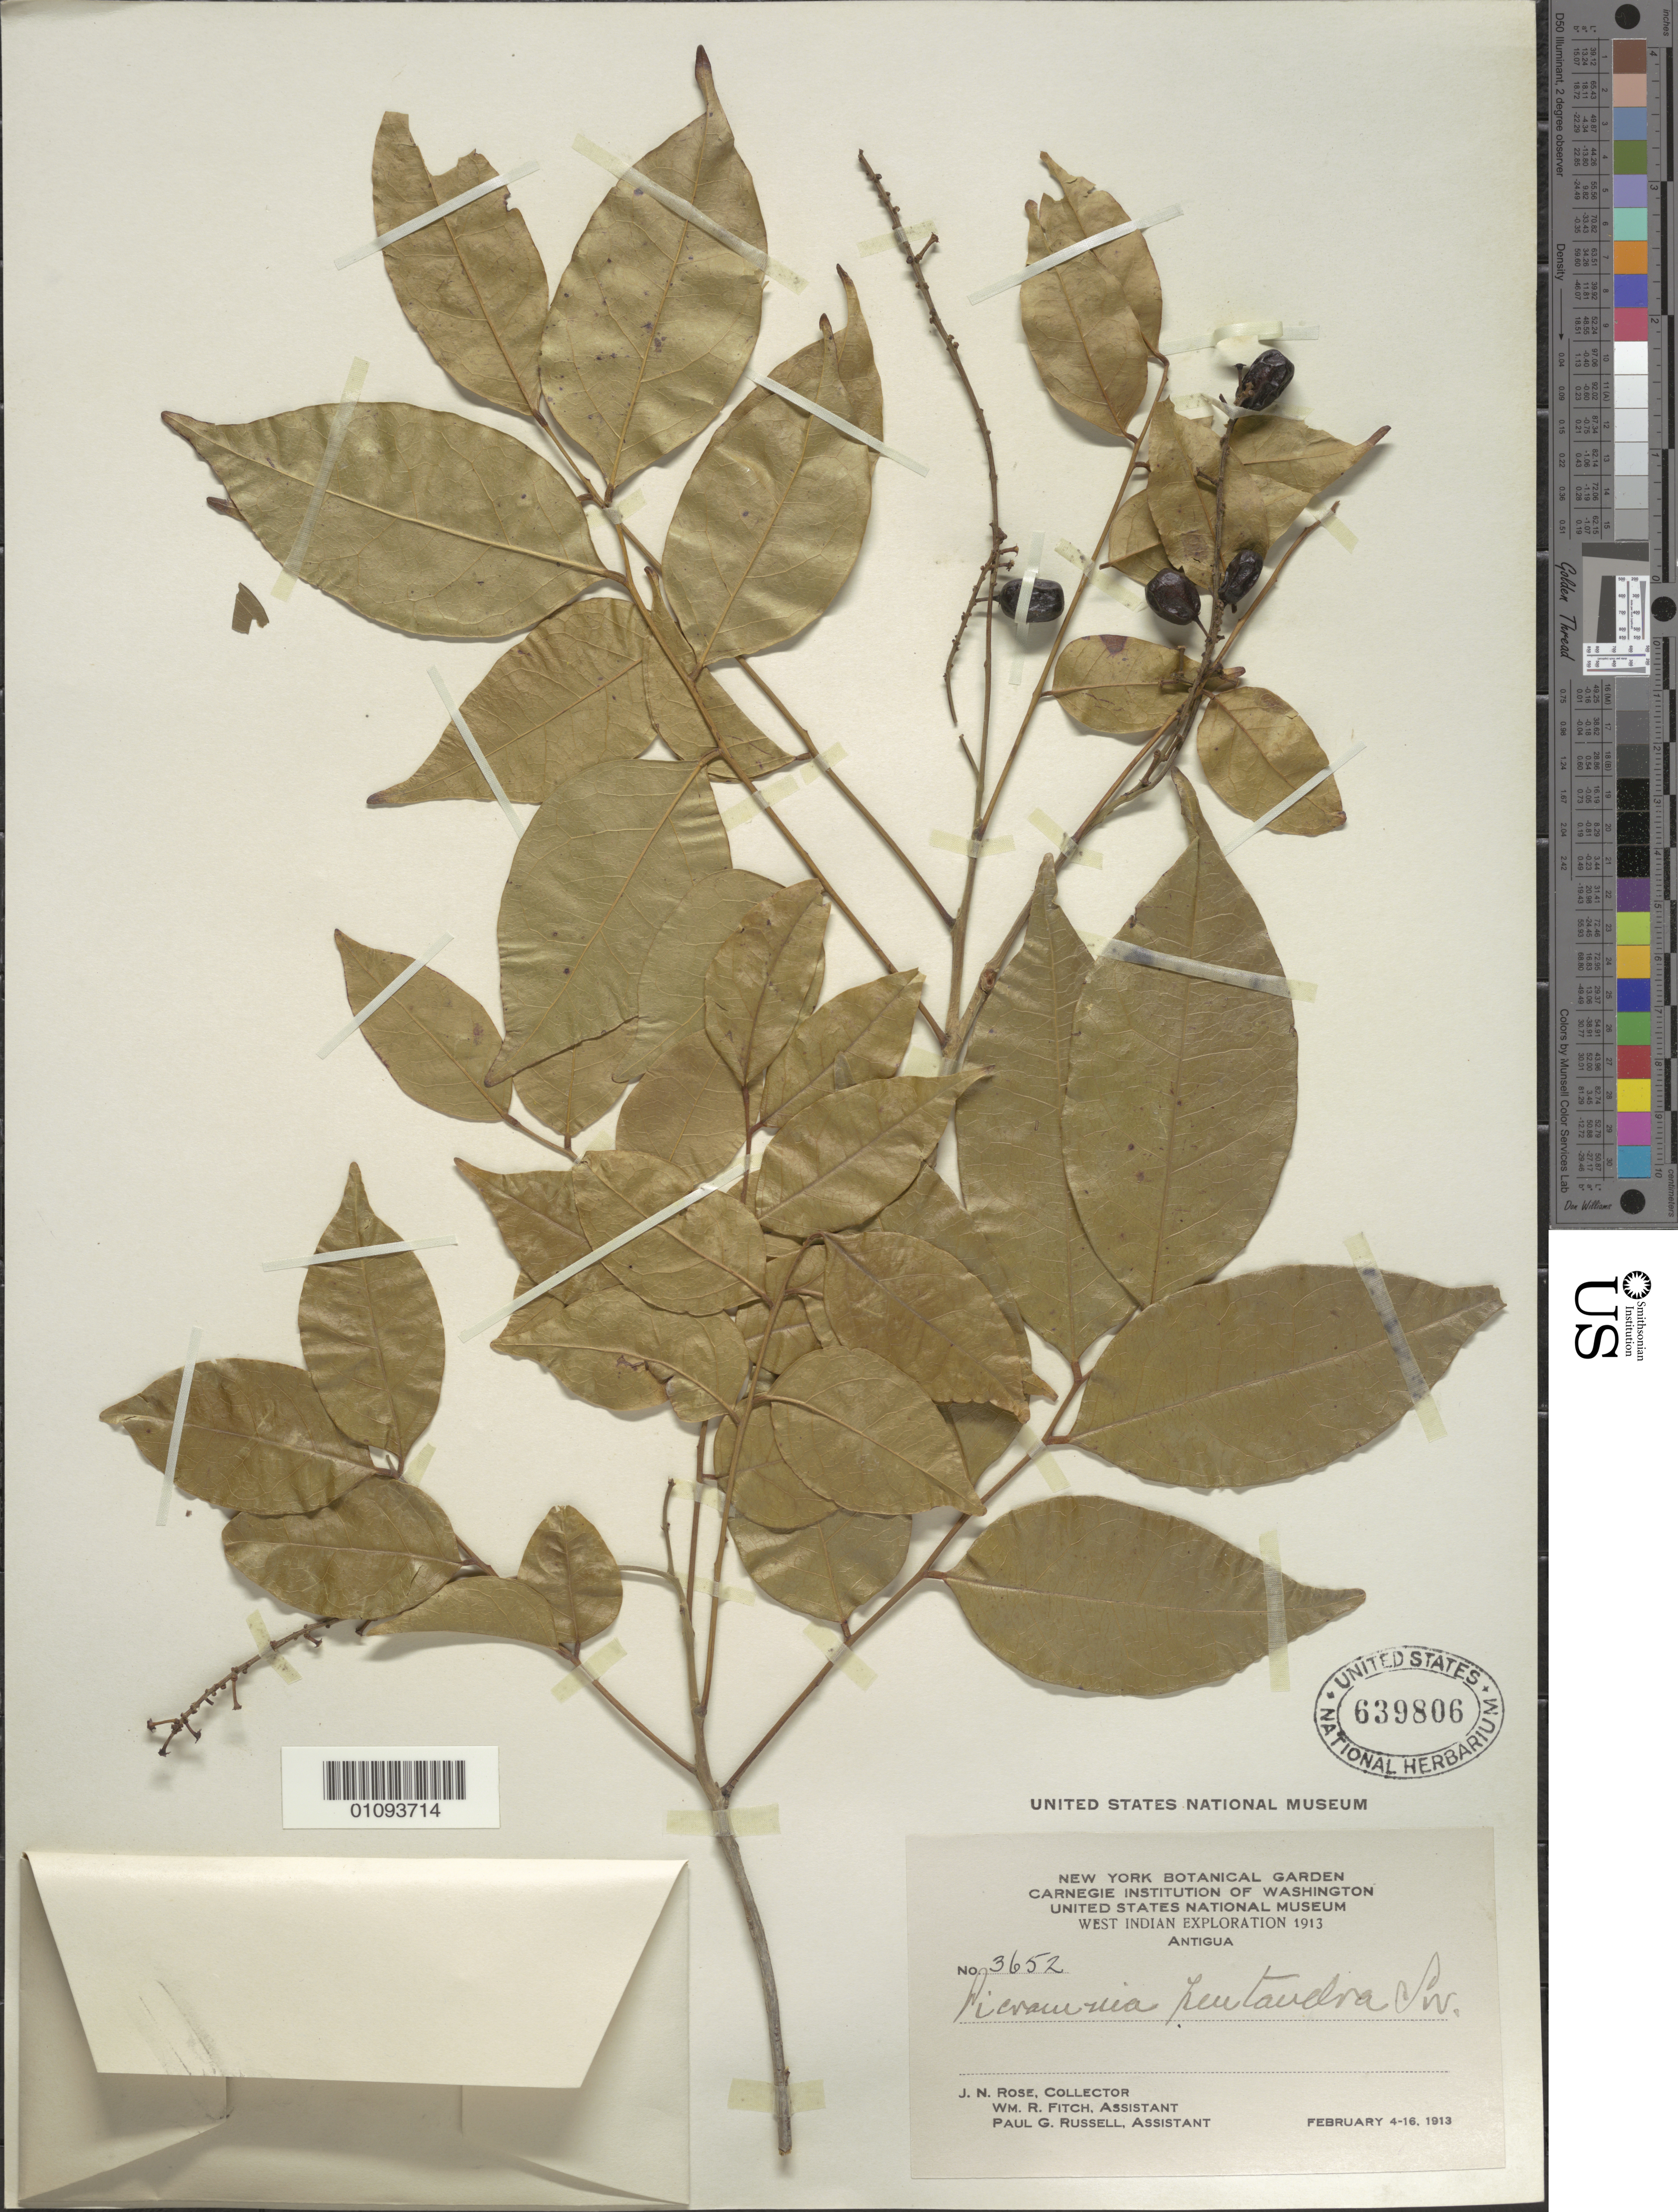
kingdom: Plantae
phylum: Tracheophyta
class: Magnoliopsida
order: Picramniales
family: Picramniaceae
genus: Picramnia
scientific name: Picramnia pentandra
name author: Sw.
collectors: J. N. Rose, W. R. Fitch & P. G. Russell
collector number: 3652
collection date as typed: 04 Feb 1913 to 16 Feb 1913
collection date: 1913-02-04/1913-02-16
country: Antigua and Barbuda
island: Leeward Is.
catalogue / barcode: US 639806